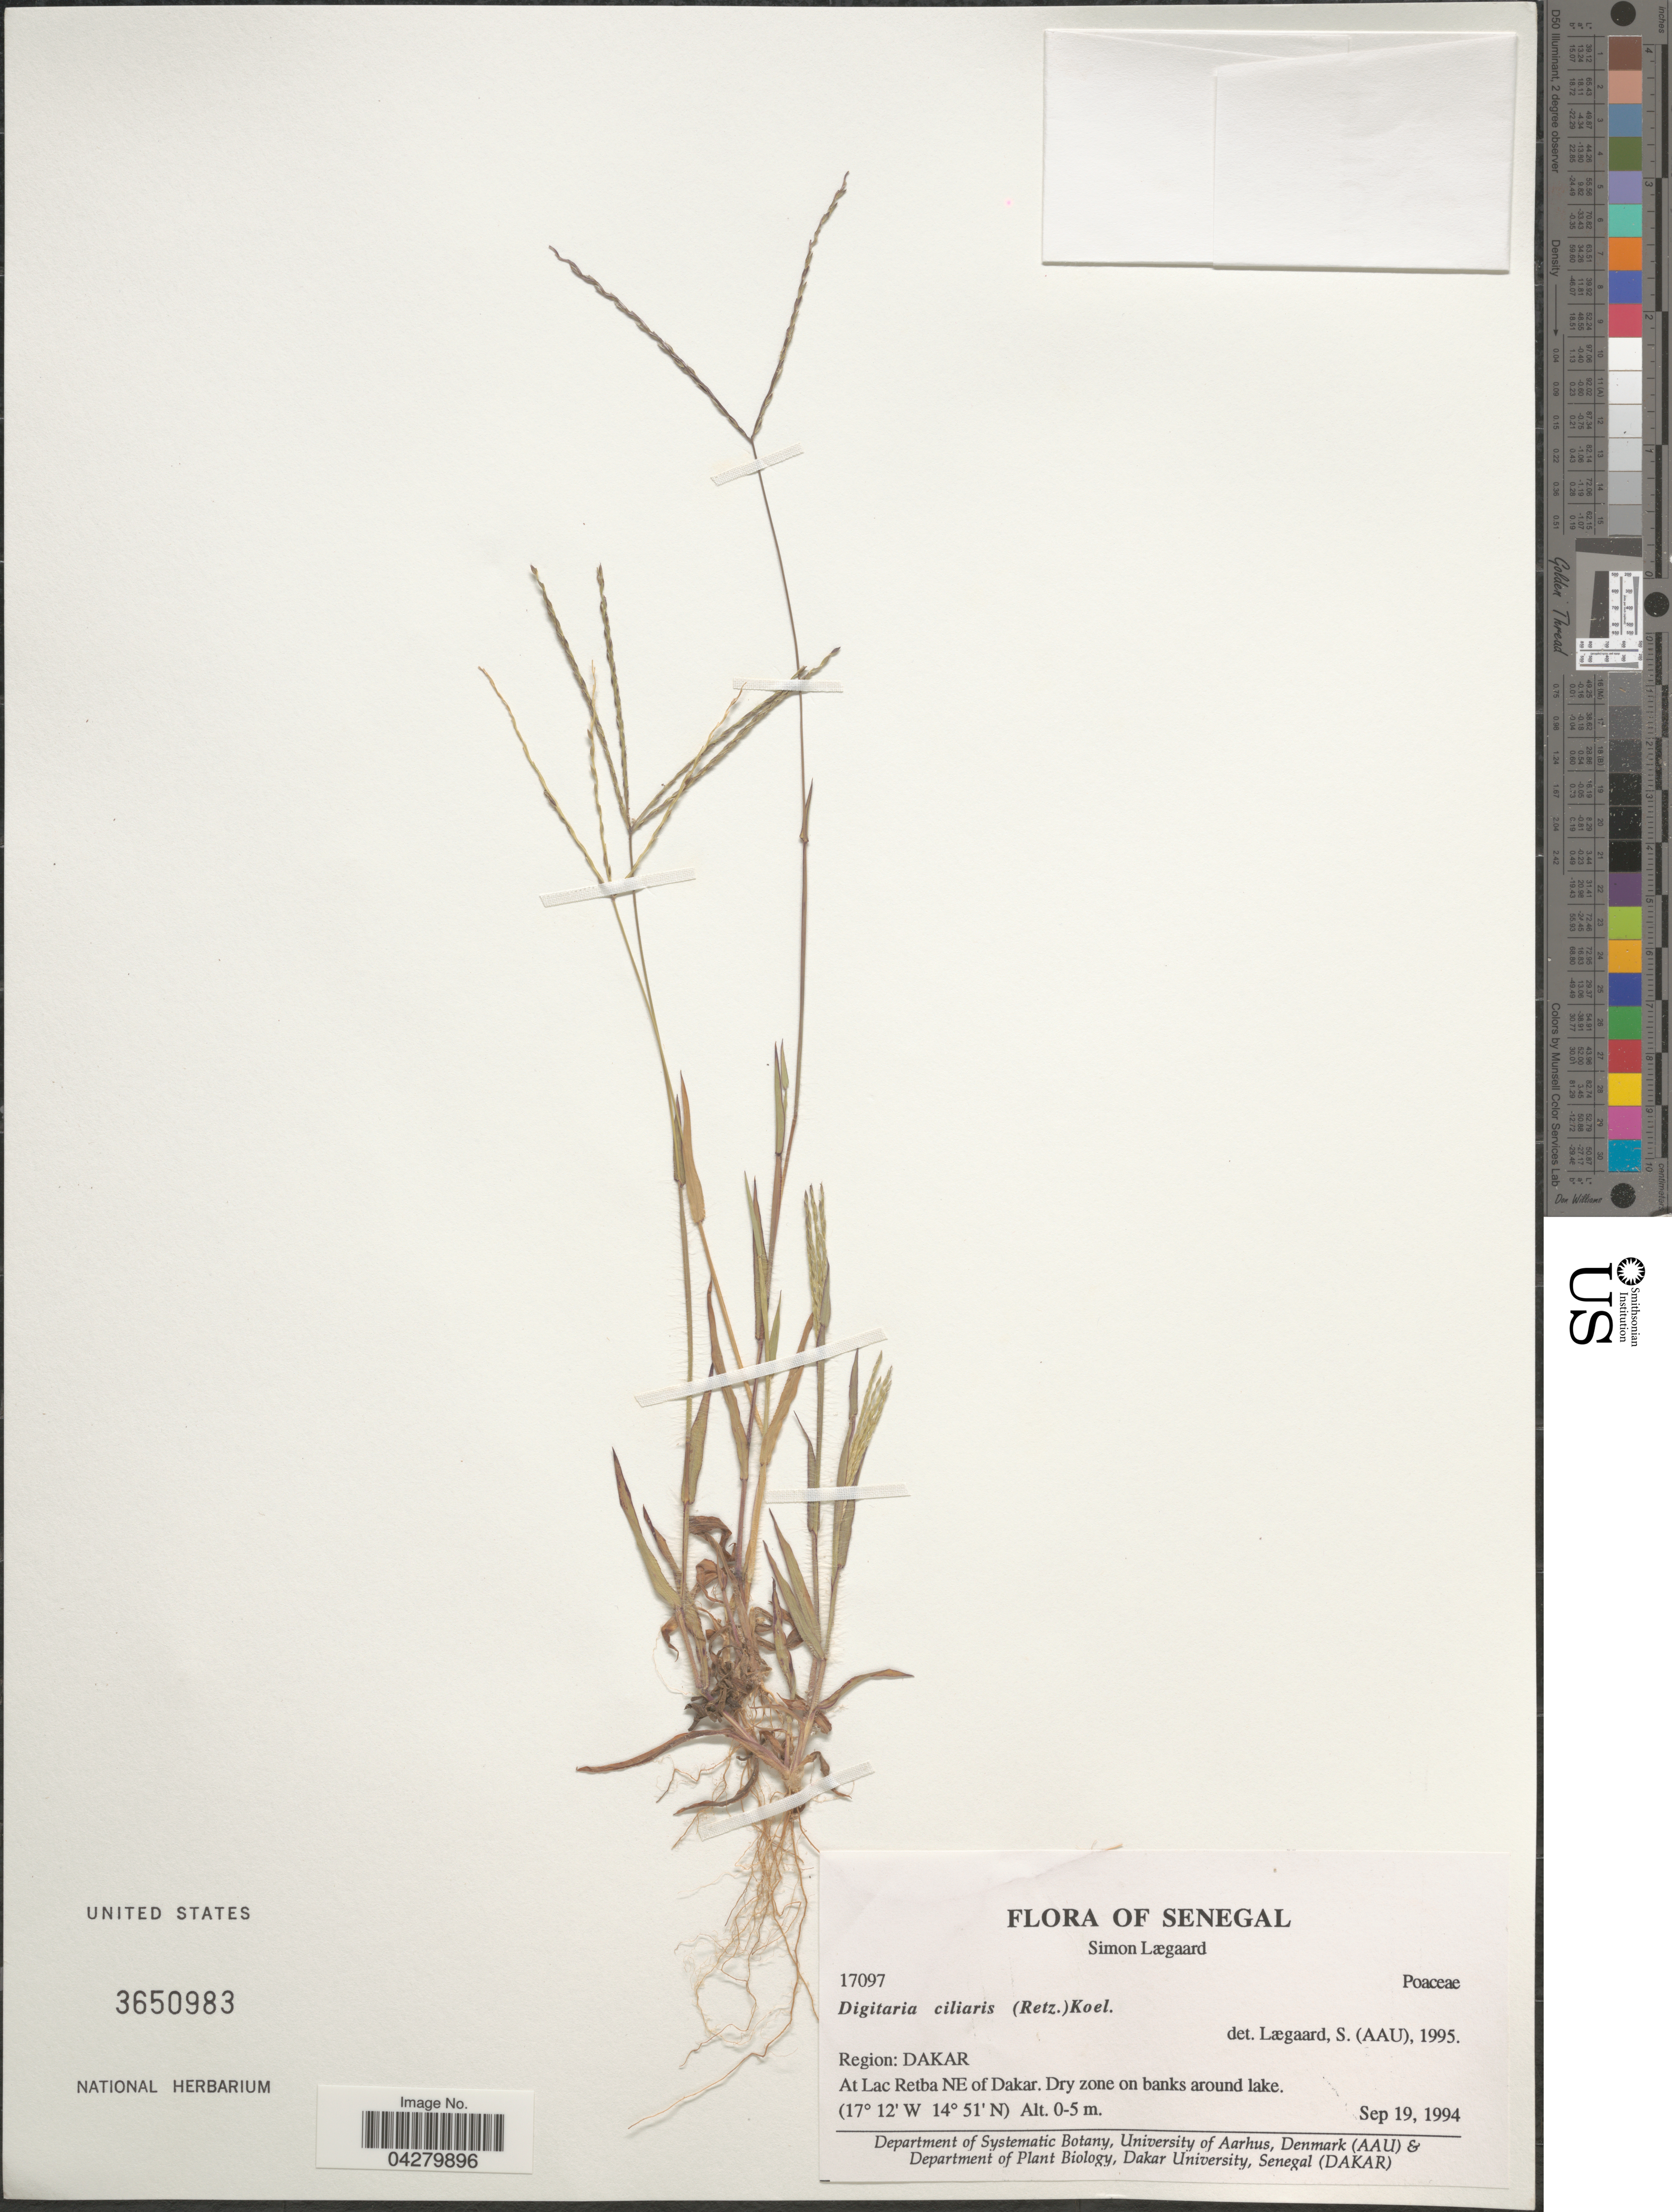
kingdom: Plantae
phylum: Tracheophyta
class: Liliopsida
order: Poales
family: Poaceae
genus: Digitaria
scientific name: Digitaria ciliaris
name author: (Retz.) Koeler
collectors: S. Lægaard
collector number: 17097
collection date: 1994-09-19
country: Senegal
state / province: Dakar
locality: Region: Dakar. At Lac Retba NE of Dakar.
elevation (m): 0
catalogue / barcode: US 3650983